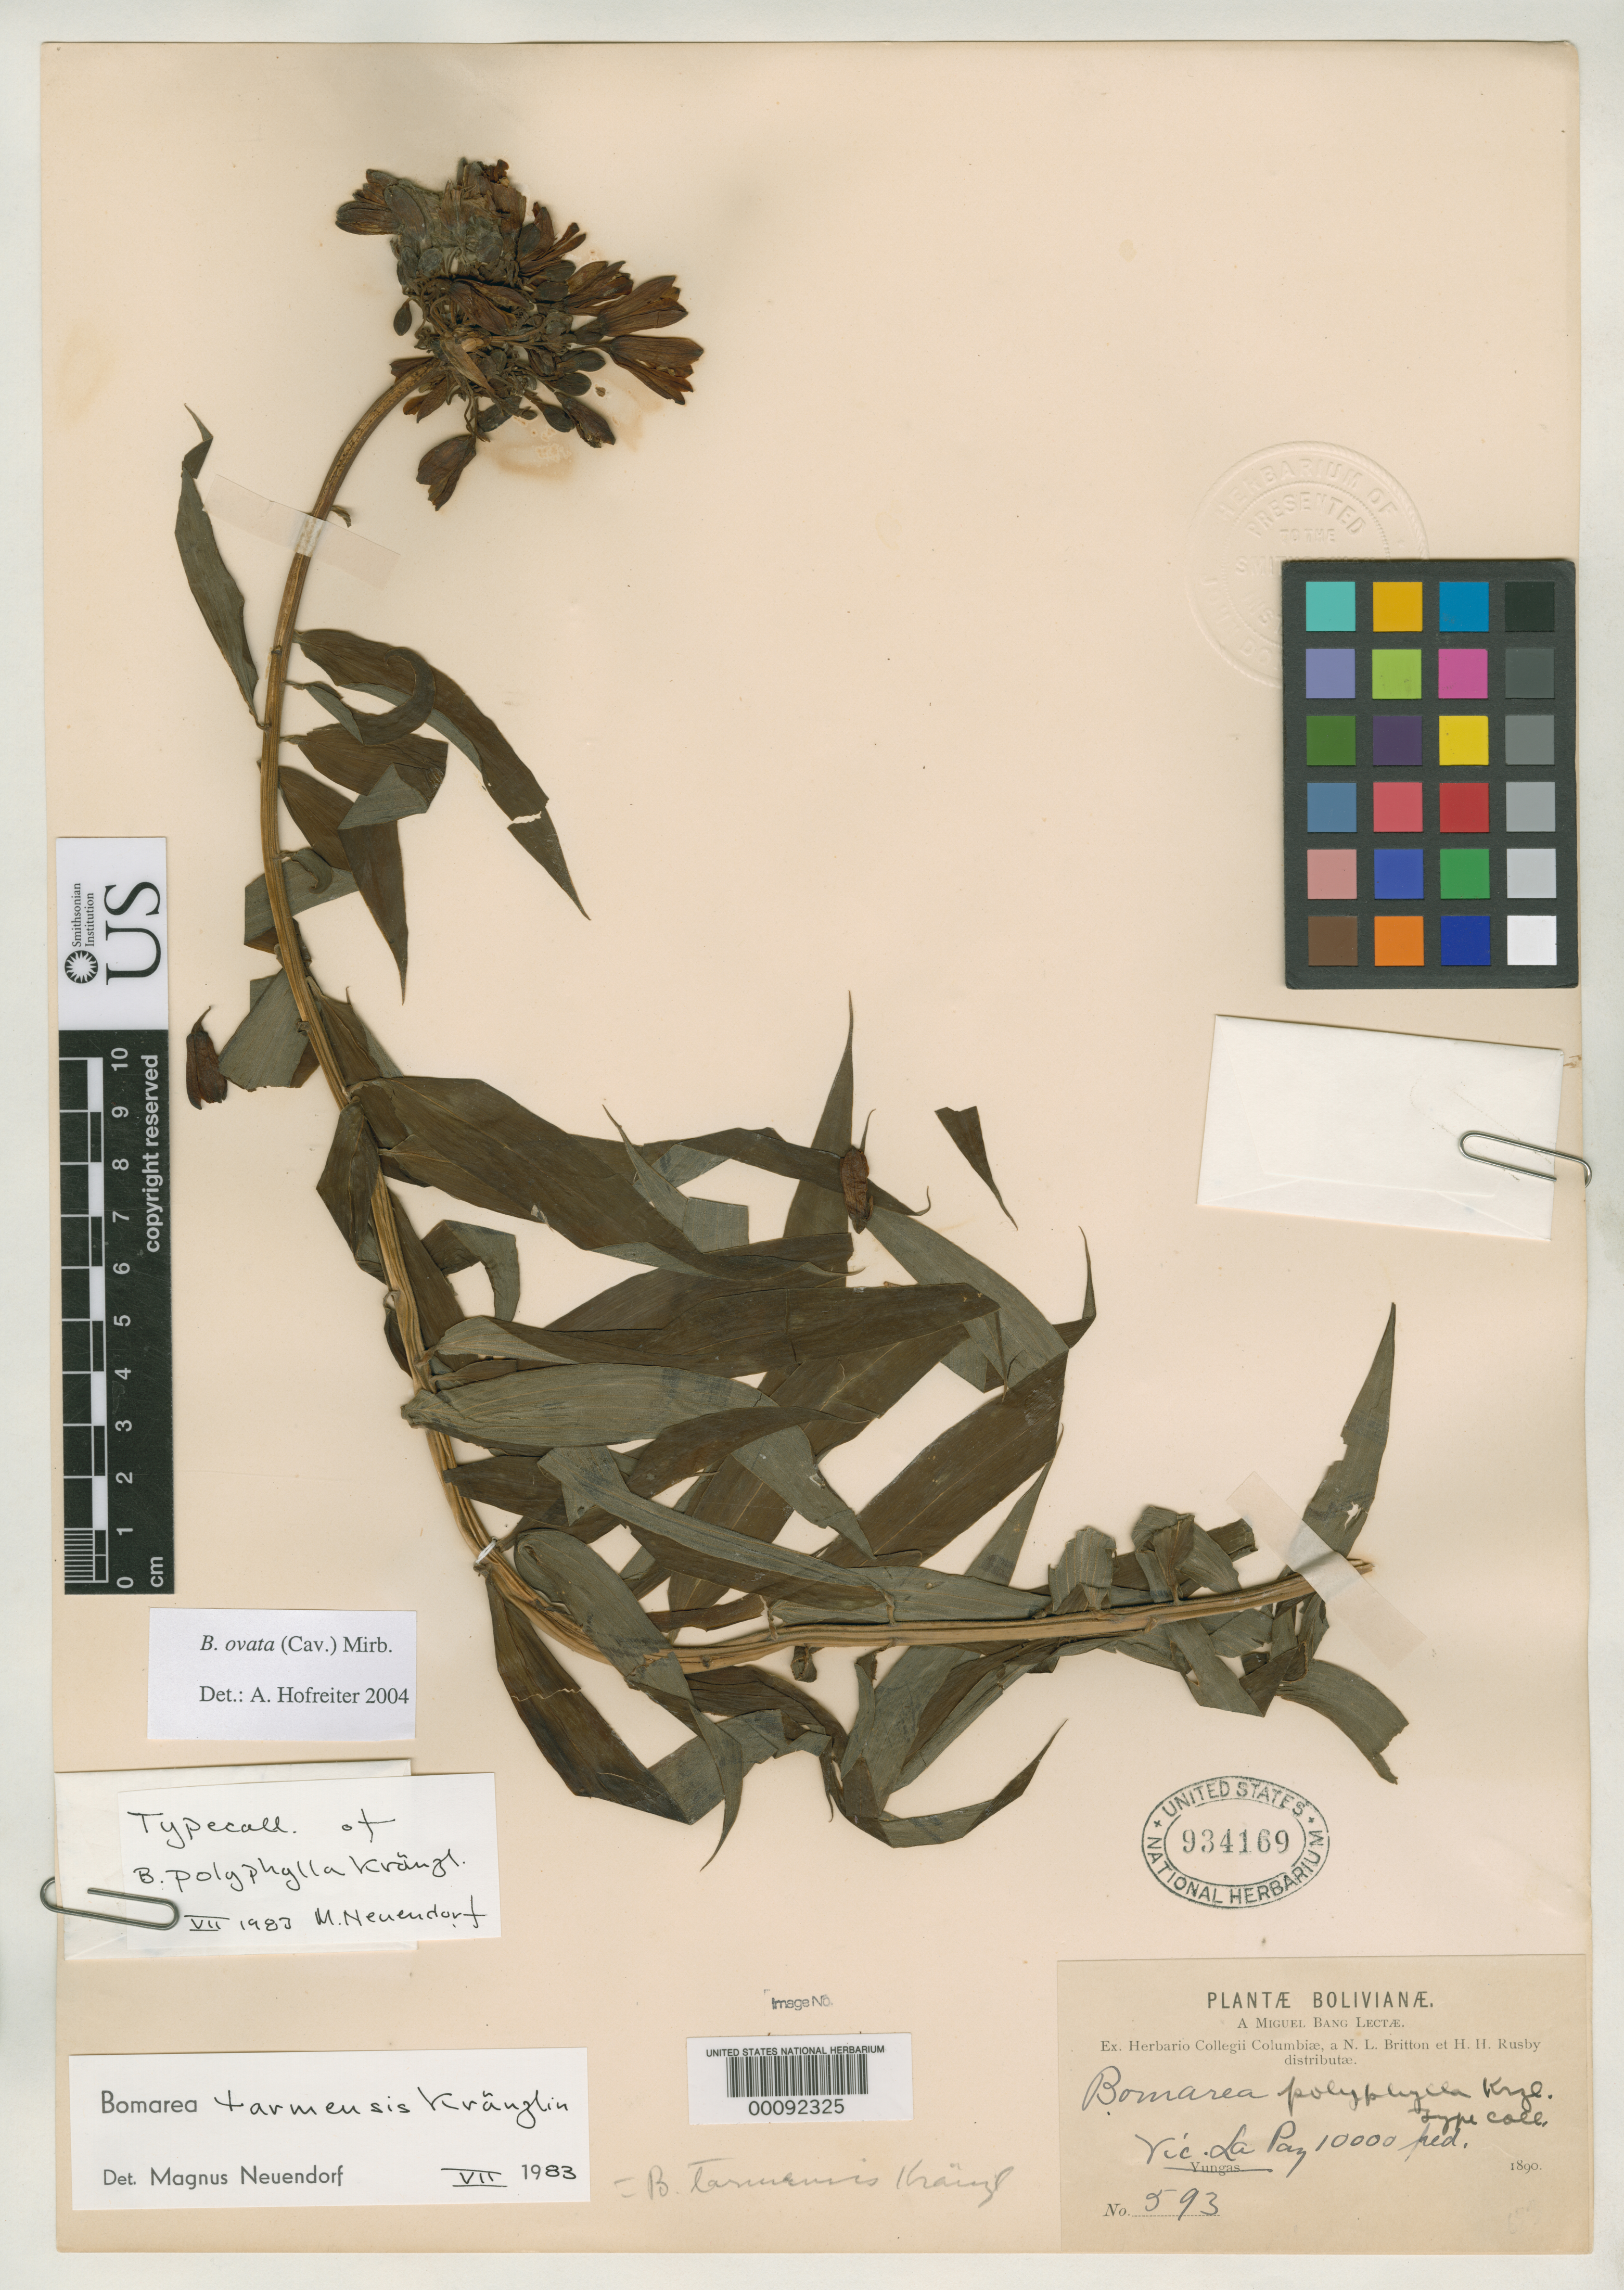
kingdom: Plantae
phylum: Tracheophyta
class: Liliopsida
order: Liliales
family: Alstroemeriaceae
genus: Bomarea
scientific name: Bomarea polyphylla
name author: Kraenzl.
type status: Isotype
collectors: M. Bang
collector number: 593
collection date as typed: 1890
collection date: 1890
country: Bolivia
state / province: La Paz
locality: Yungas Mountains.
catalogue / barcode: US 934169